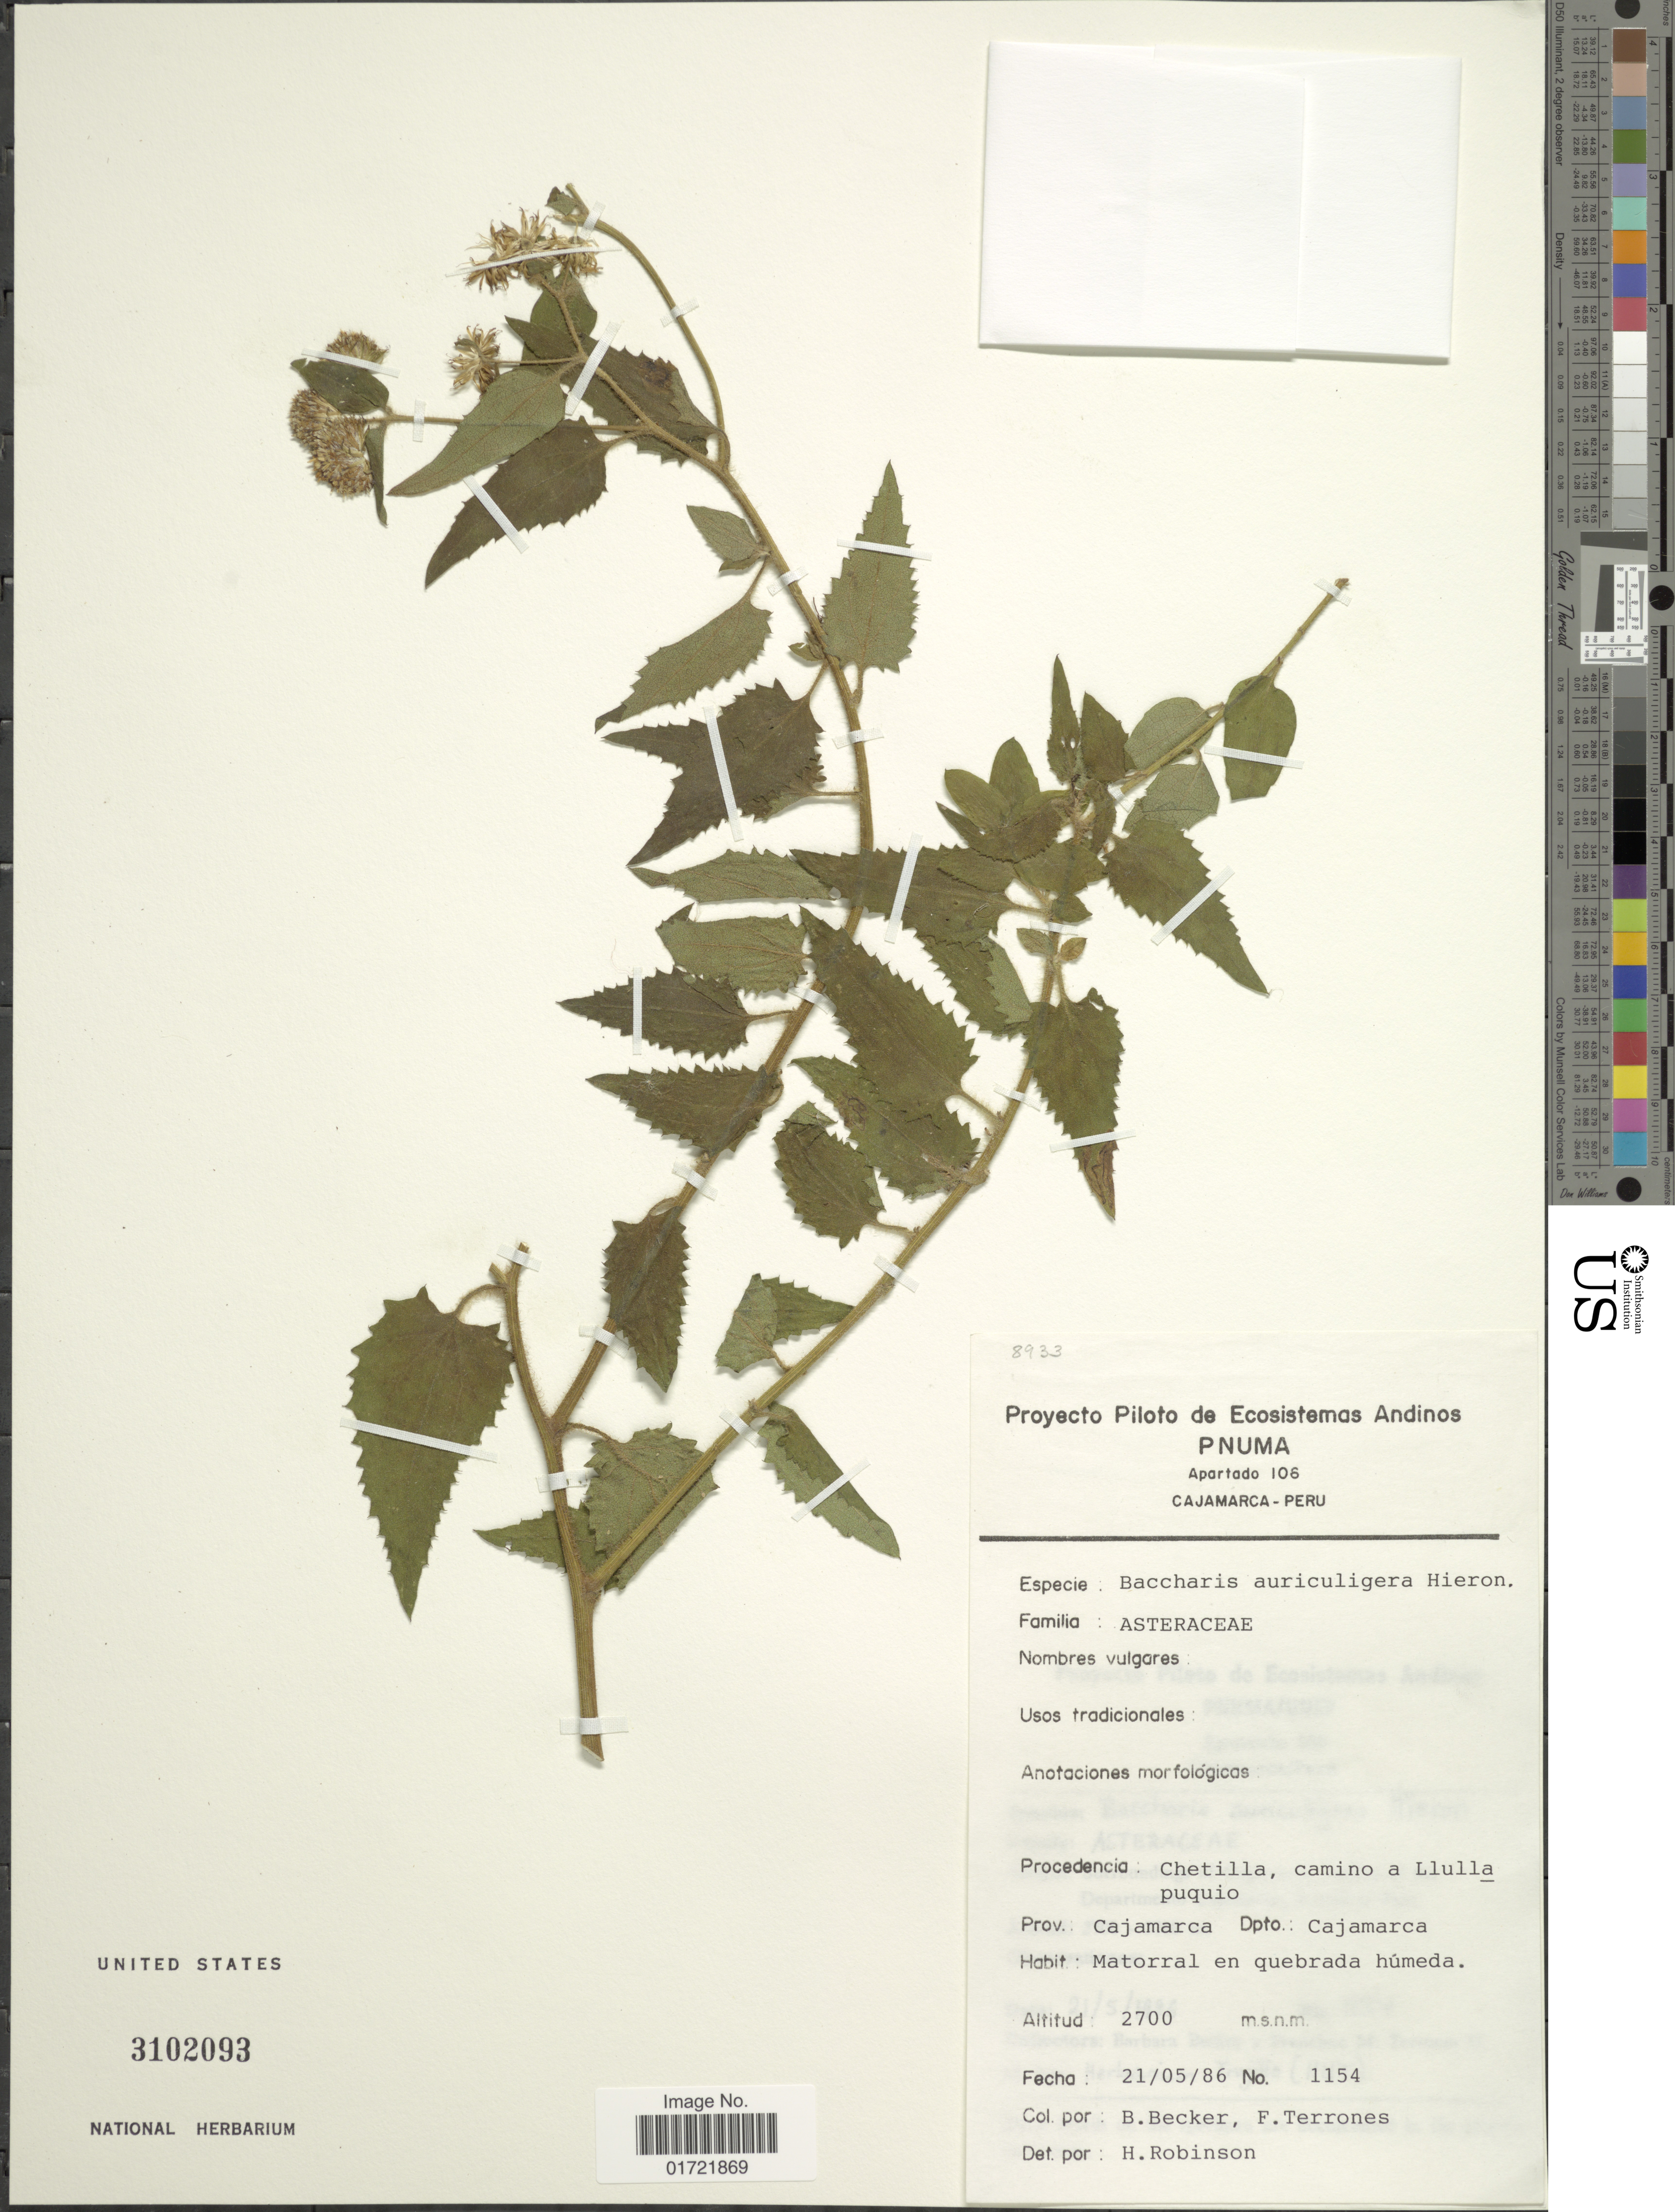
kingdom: Plantae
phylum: Tracheophyta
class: Magnoliopsida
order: Asterales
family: Asteraceae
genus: Baccharis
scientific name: Baccharis auriculigera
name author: Hieron.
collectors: B. Becker & F. Terrones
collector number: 1154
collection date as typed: Transcribed d/m/y: 21/5/86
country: Peru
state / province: Cajamarca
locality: Procedencia: Chetilla, camino a Llulla puquio.. Dpto. Cajamarca.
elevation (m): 2700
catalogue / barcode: US 3102093